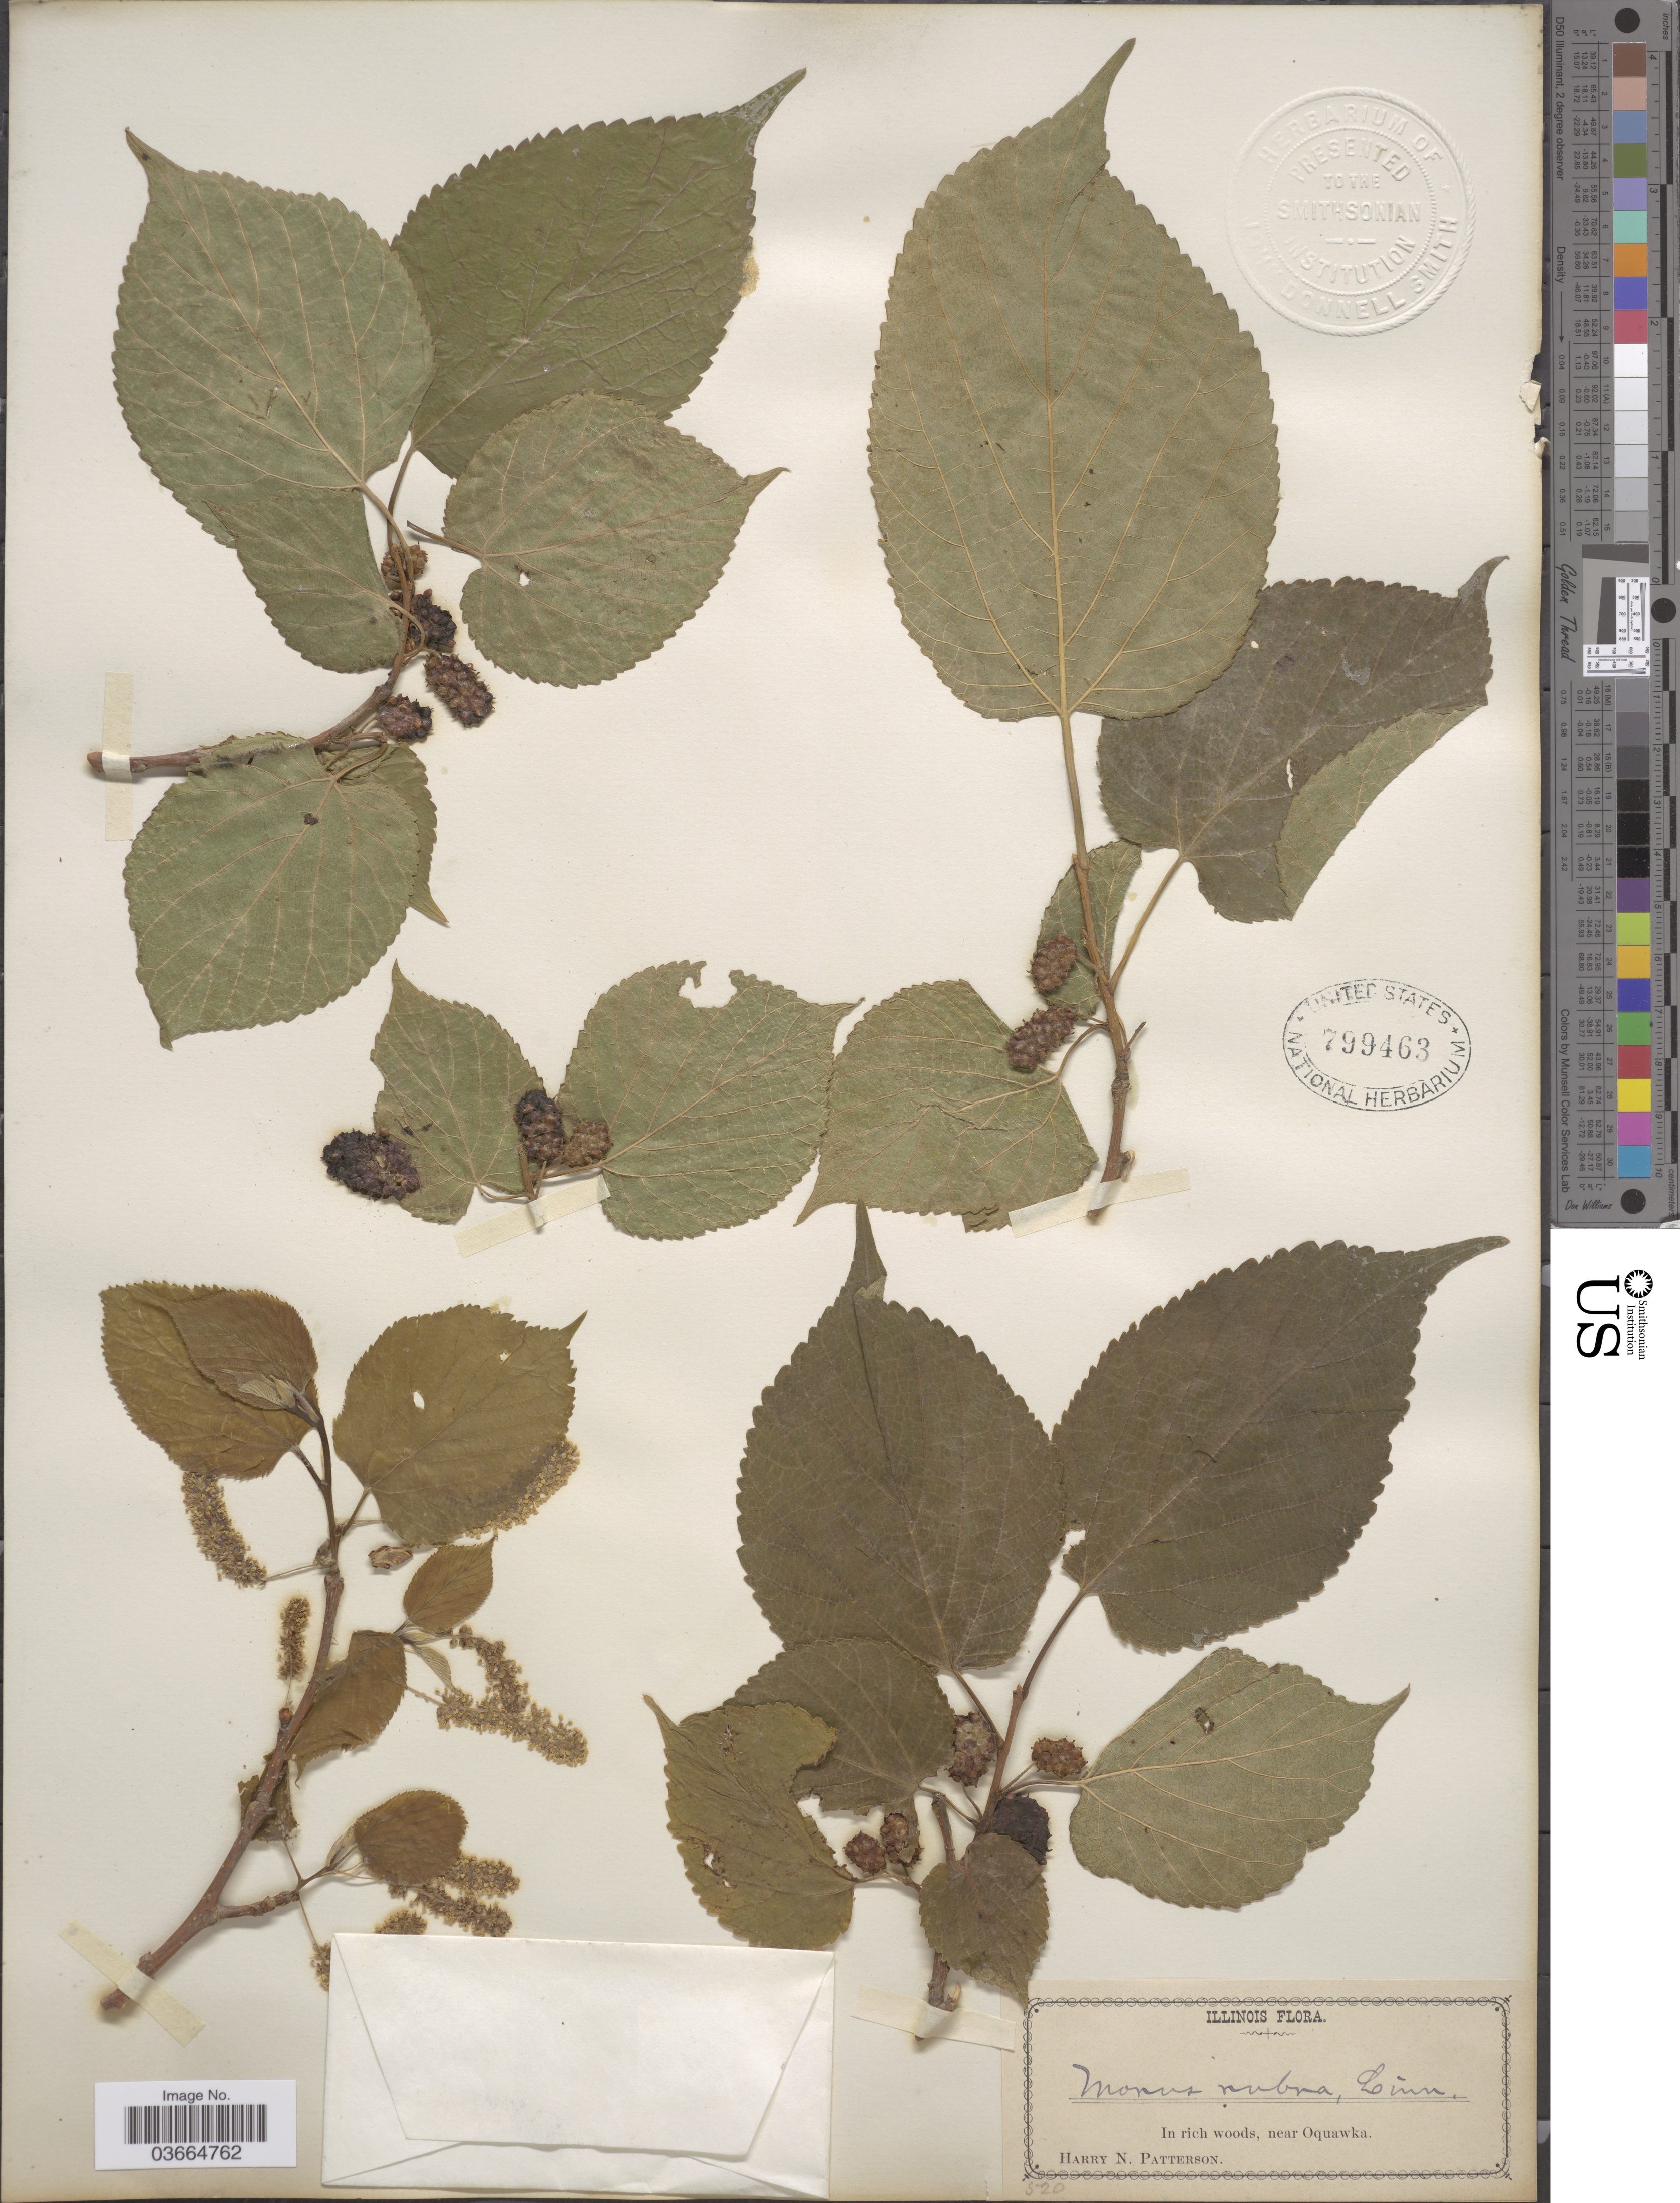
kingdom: Plantae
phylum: Tracheophyta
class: Magnoliopsida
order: Rosales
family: Moraceae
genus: Morus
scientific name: Morus rubra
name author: L.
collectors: H. N. Patterson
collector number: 520*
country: United States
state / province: Illinois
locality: In rich woods, near Oquawka.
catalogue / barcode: US 799463